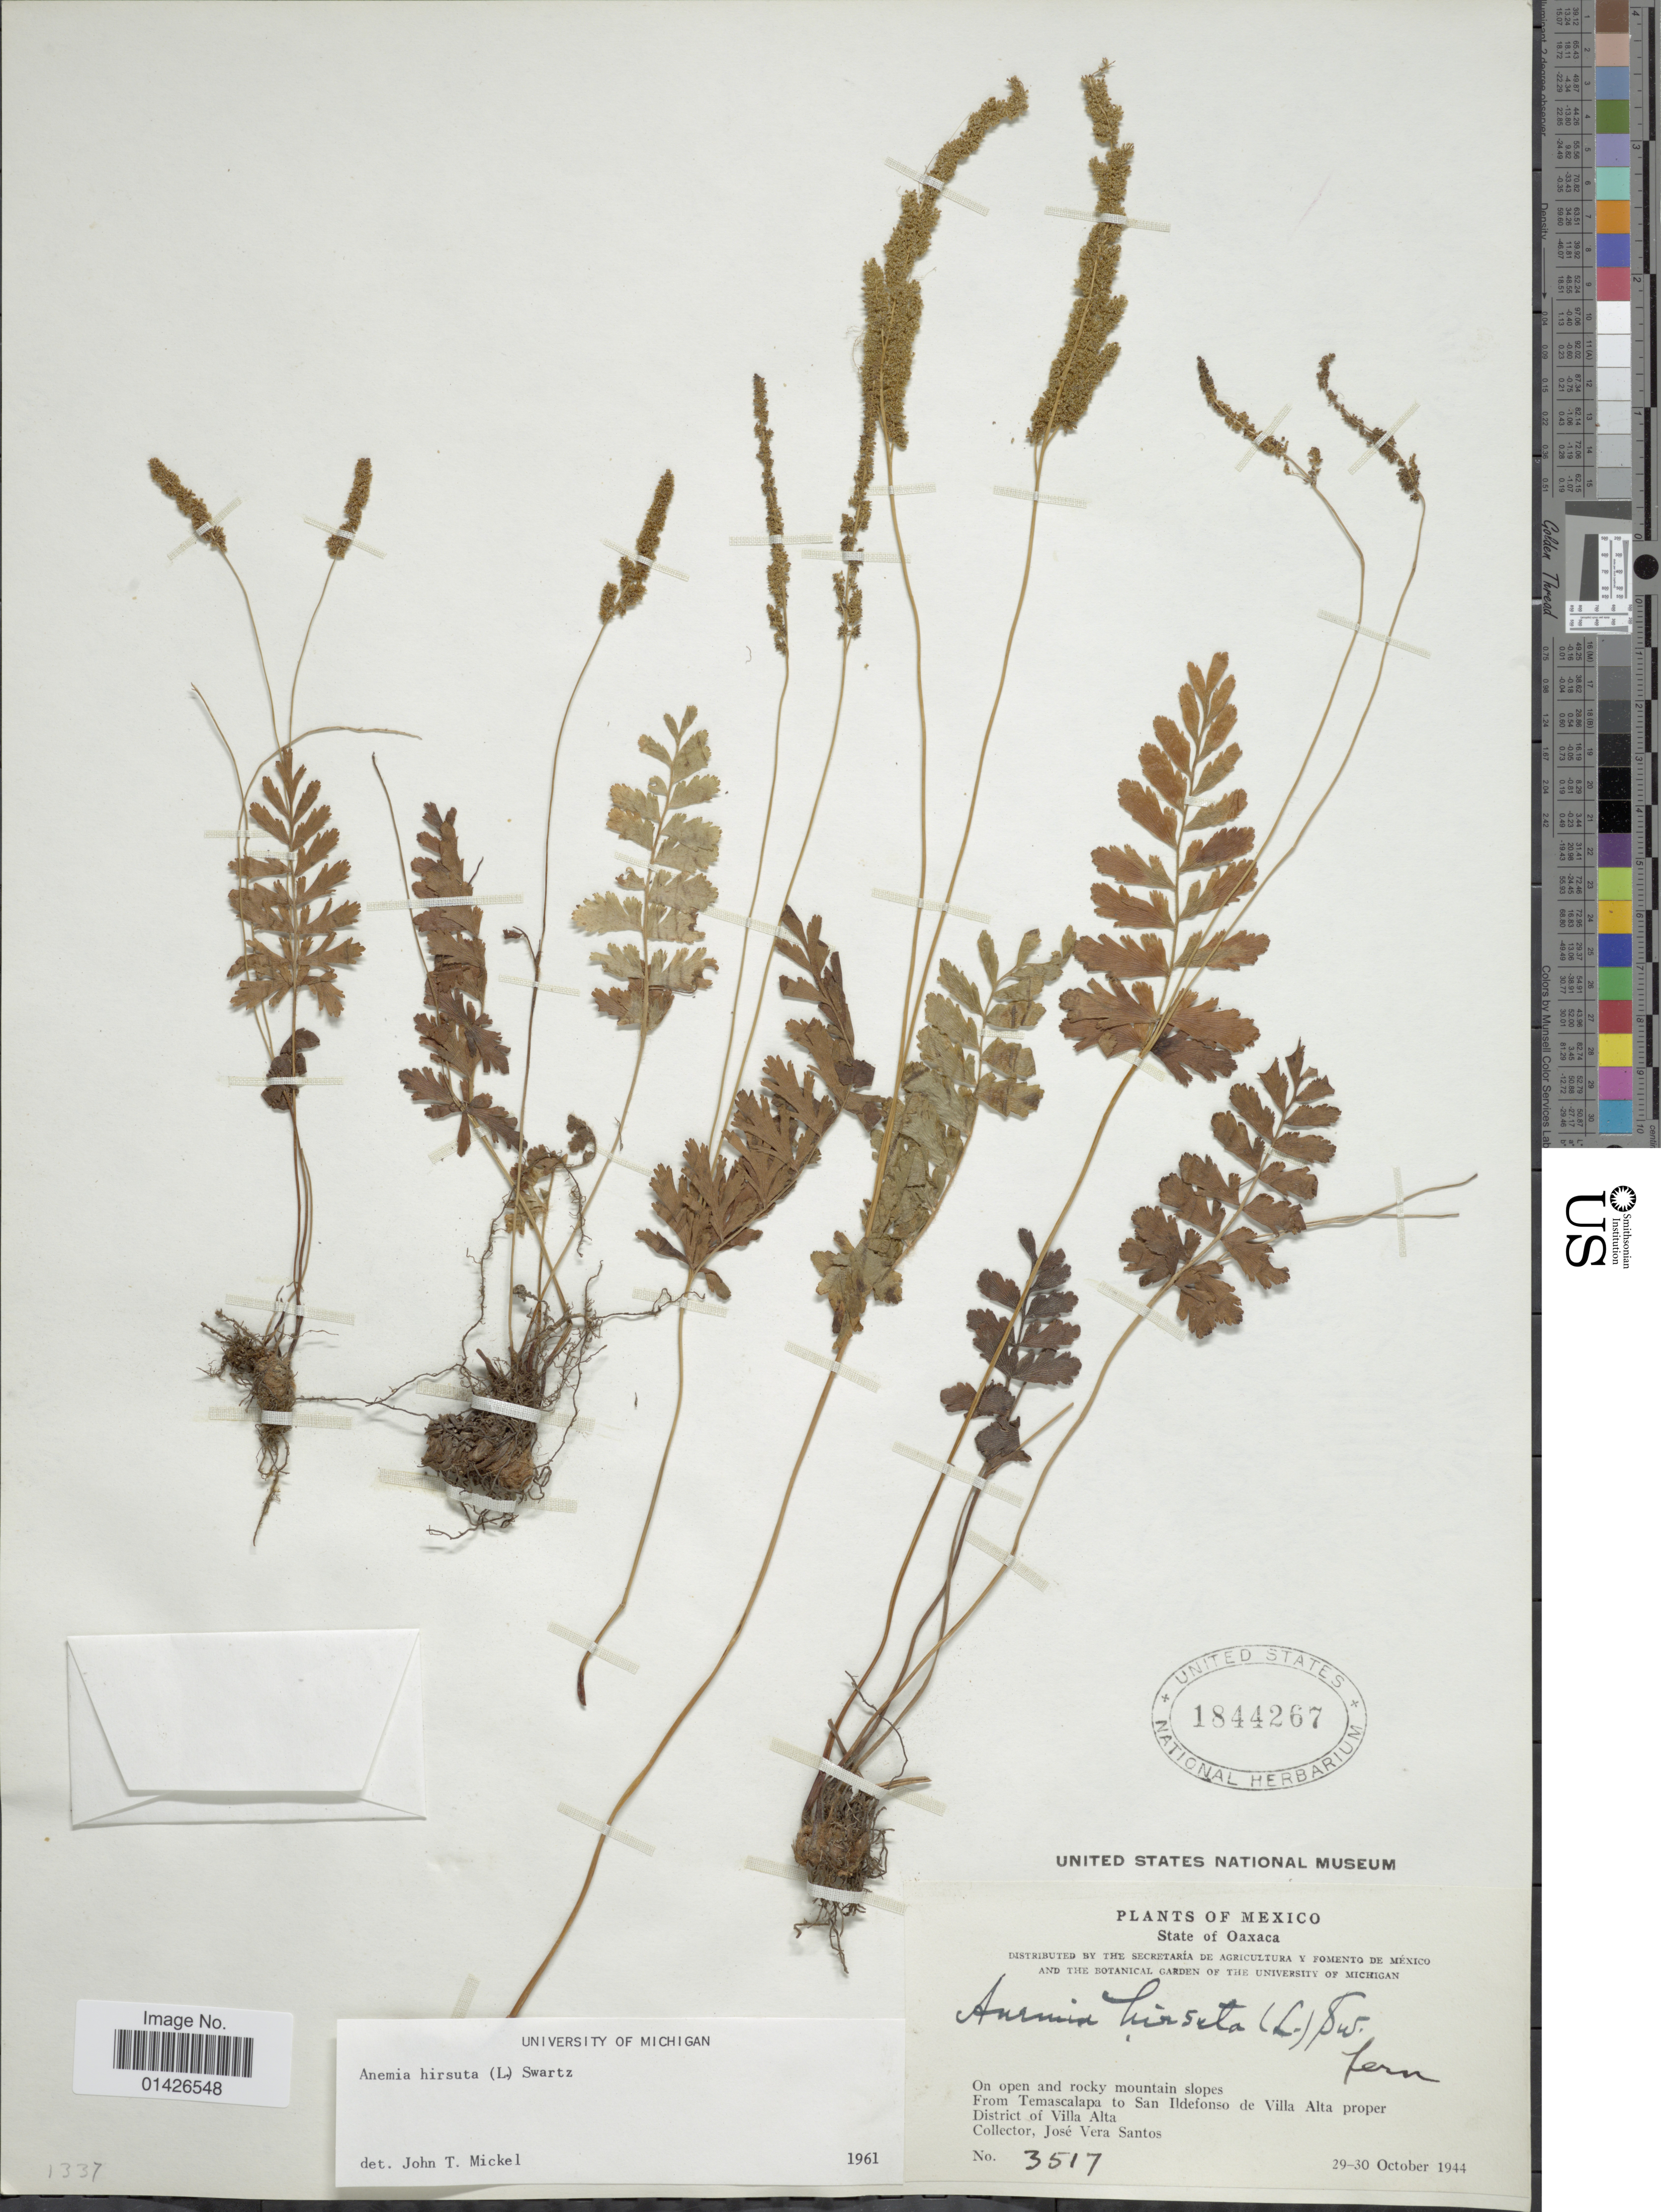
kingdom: Plantae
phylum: Tracheophyta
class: Polypodiopsida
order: Schizaeales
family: Anemiaceae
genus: Anemia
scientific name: Anemia hirsuta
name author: (L.) Sw.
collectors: J. V. Santos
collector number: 3517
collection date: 1944-10-20/1944-10-30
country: Mexico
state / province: Oaxaca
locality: From temascalapa to San Ildefonso de Villa Alta proper District of Villa Alta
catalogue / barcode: US 1844267